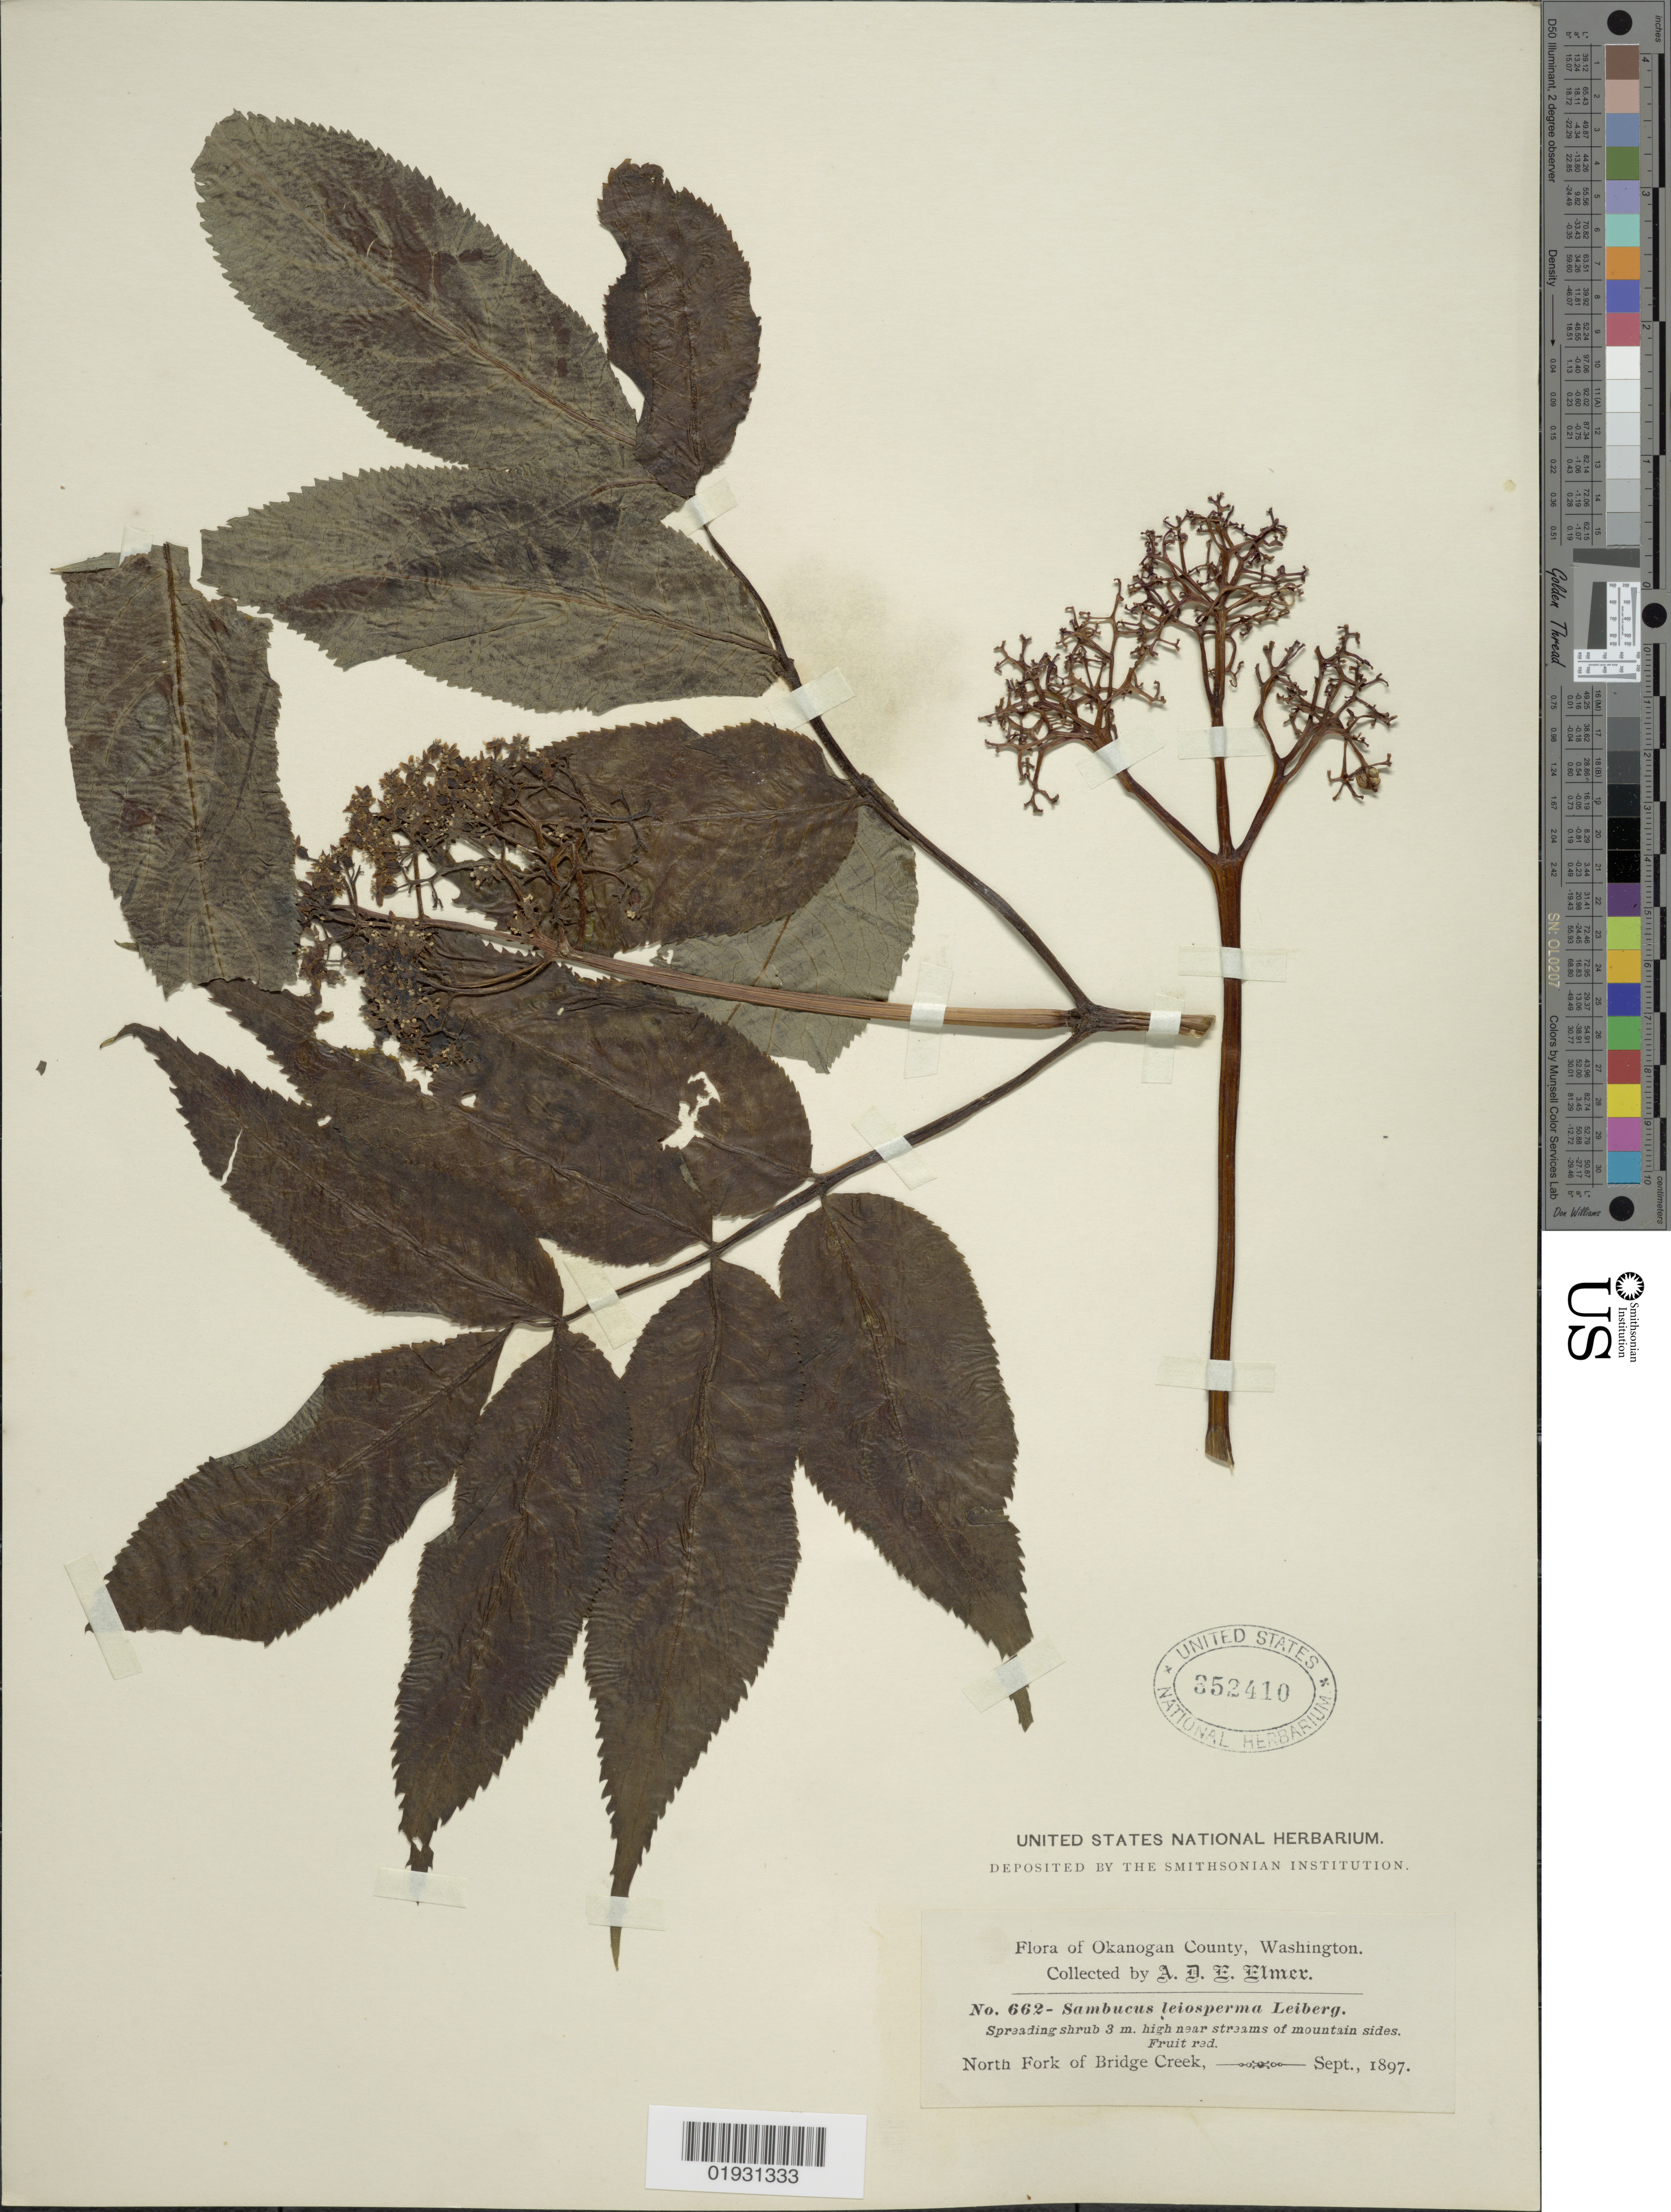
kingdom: Plantae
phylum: Tracheophyta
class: Magnoliopsida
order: Dipsacales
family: Viburnaceae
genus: Sambucus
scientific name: Sambucus racemosa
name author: L.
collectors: A. D. E. Elmer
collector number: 662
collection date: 1897-09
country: United States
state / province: Washington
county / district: Okanogan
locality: Okanogan County, North Fork of Bridge Creek.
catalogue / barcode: US 352410